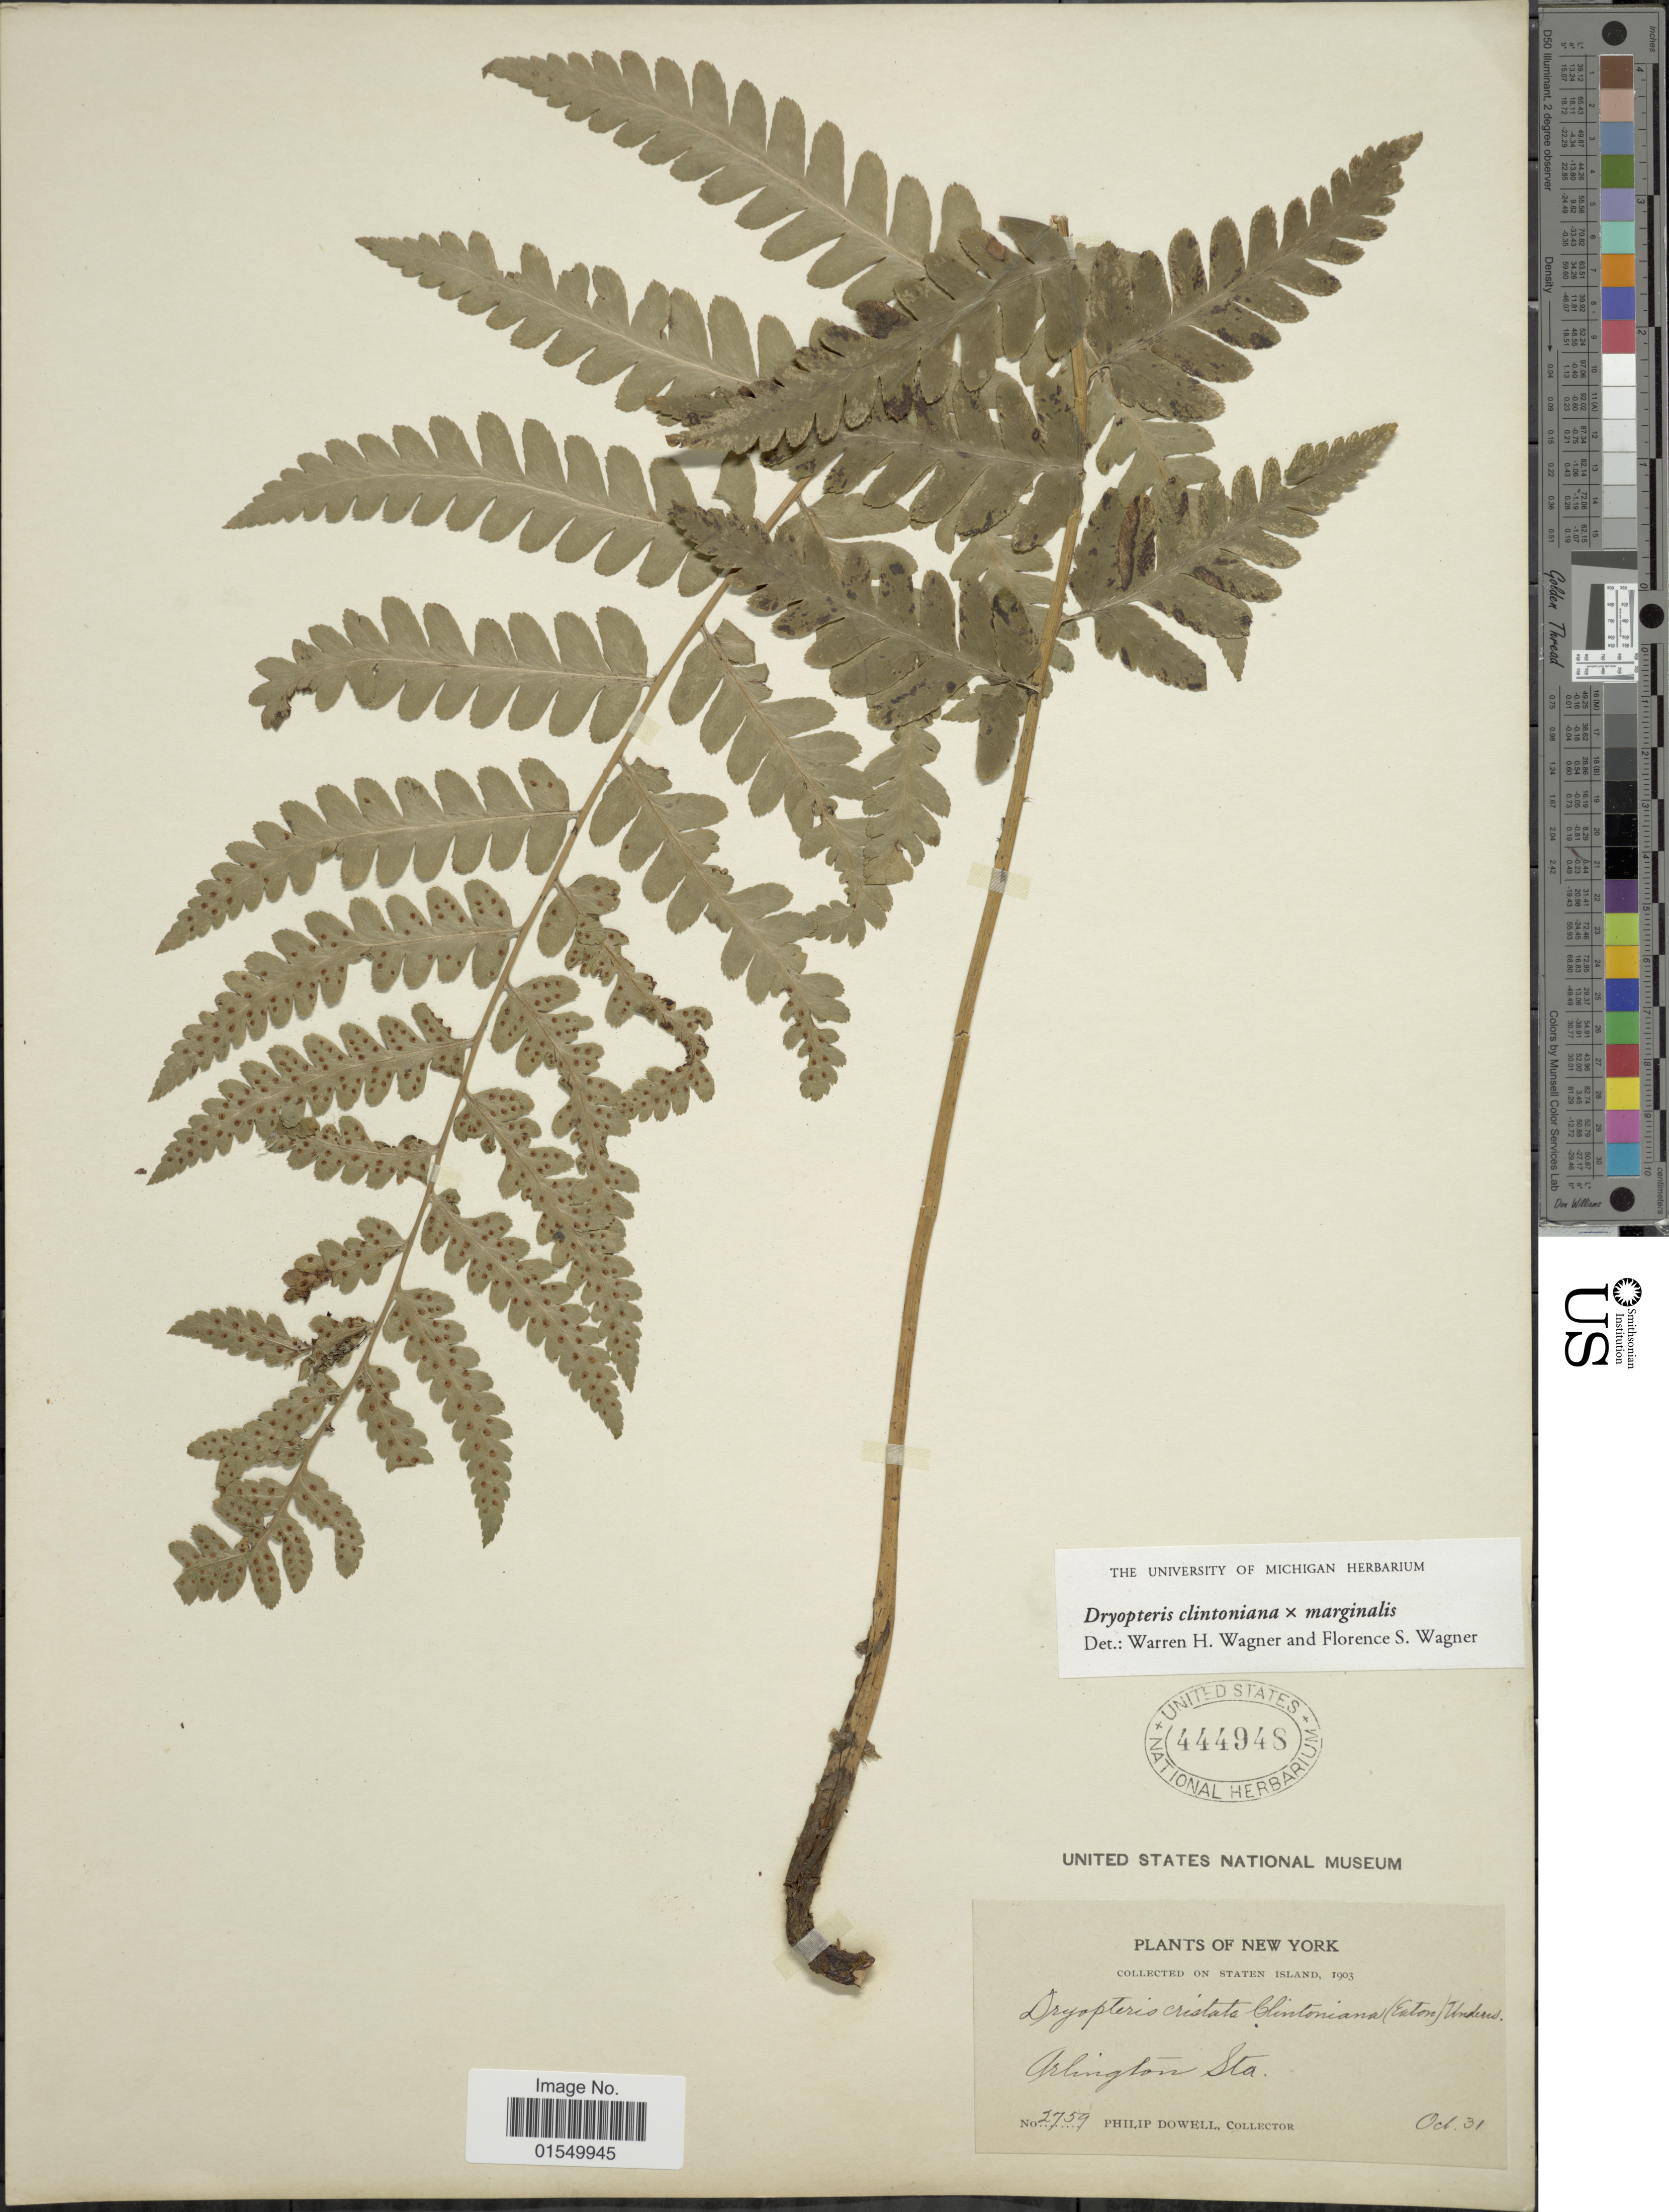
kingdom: Plantae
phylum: Tracheophyta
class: Polypodiopsida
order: Polypodiales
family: Dryopteridaceae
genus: Dryopteris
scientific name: Dryopteris x burgessii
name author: B. Boivin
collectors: P. Dowell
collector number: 2759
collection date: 1903-10-31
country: United States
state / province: New York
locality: Staten Island, Arlington Sta.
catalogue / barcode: US 444948